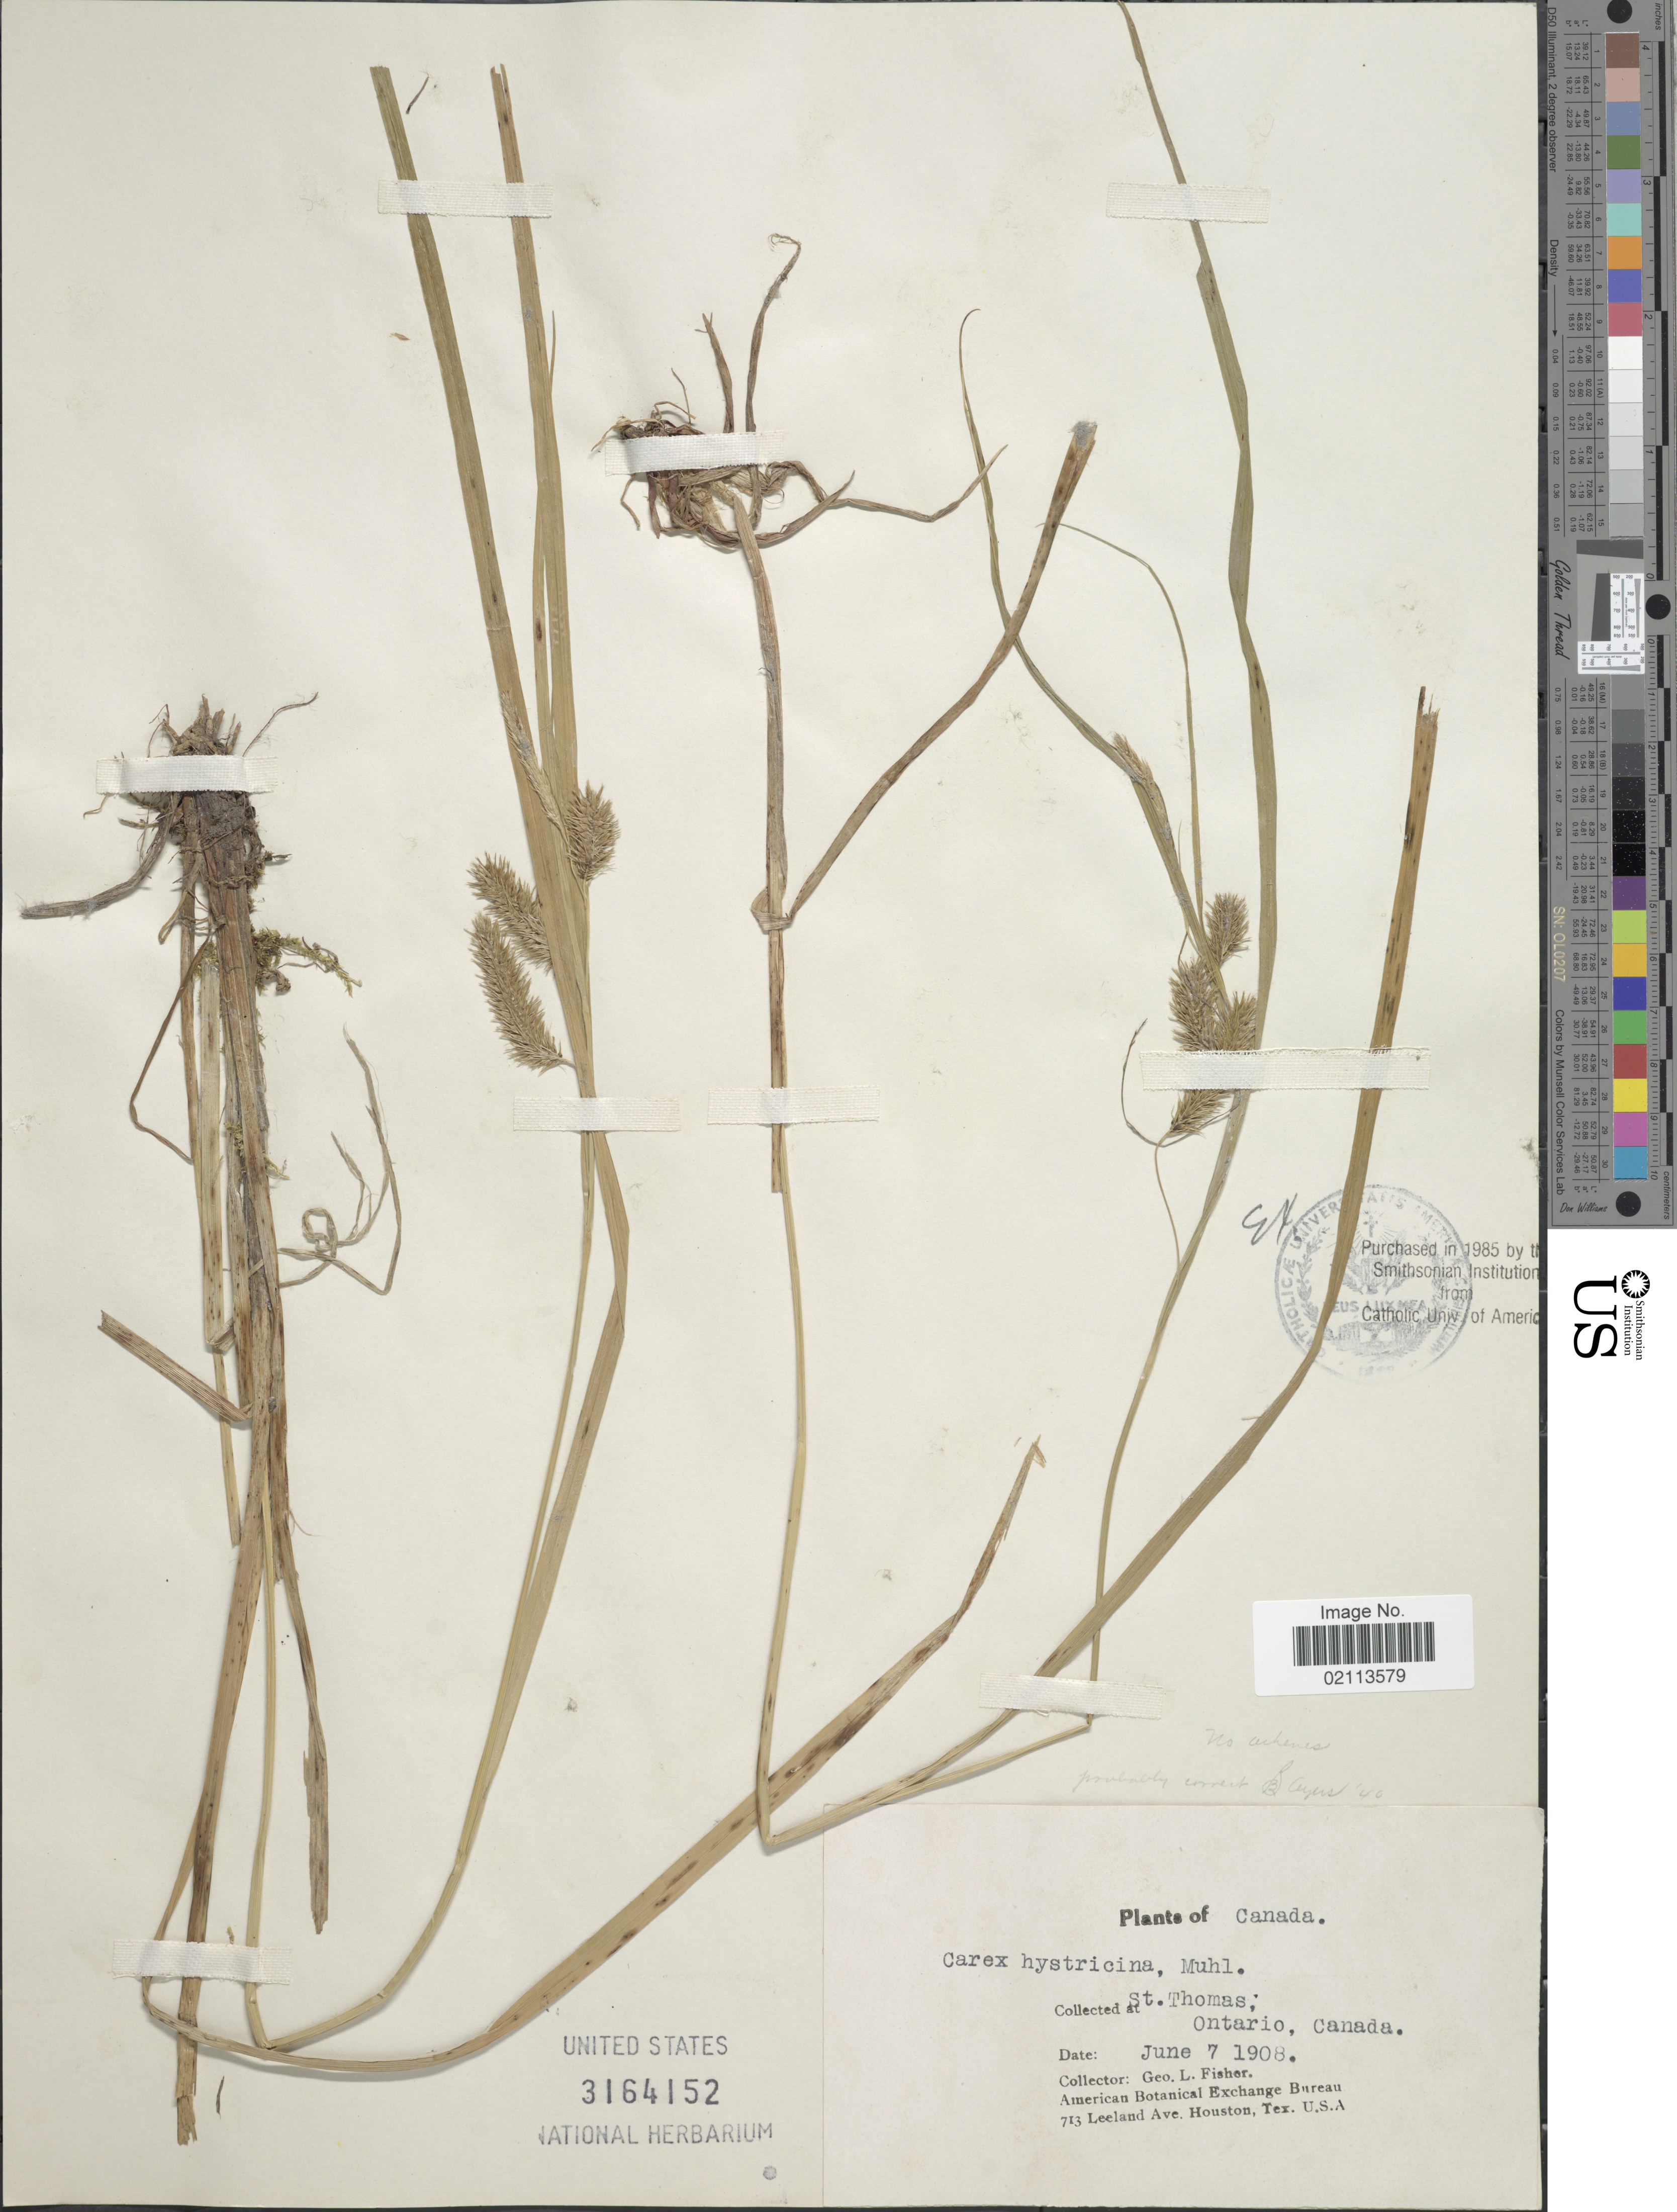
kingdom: Plantae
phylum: Tracheophyta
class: Liliopsida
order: Poales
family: Cyperaceae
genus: Carex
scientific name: Carex hystericina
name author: Muhl. ex Willd.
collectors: G. L. Fisher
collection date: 1908-06-07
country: Canada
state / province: Ontario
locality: St. Thomas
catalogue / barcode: US 3164152